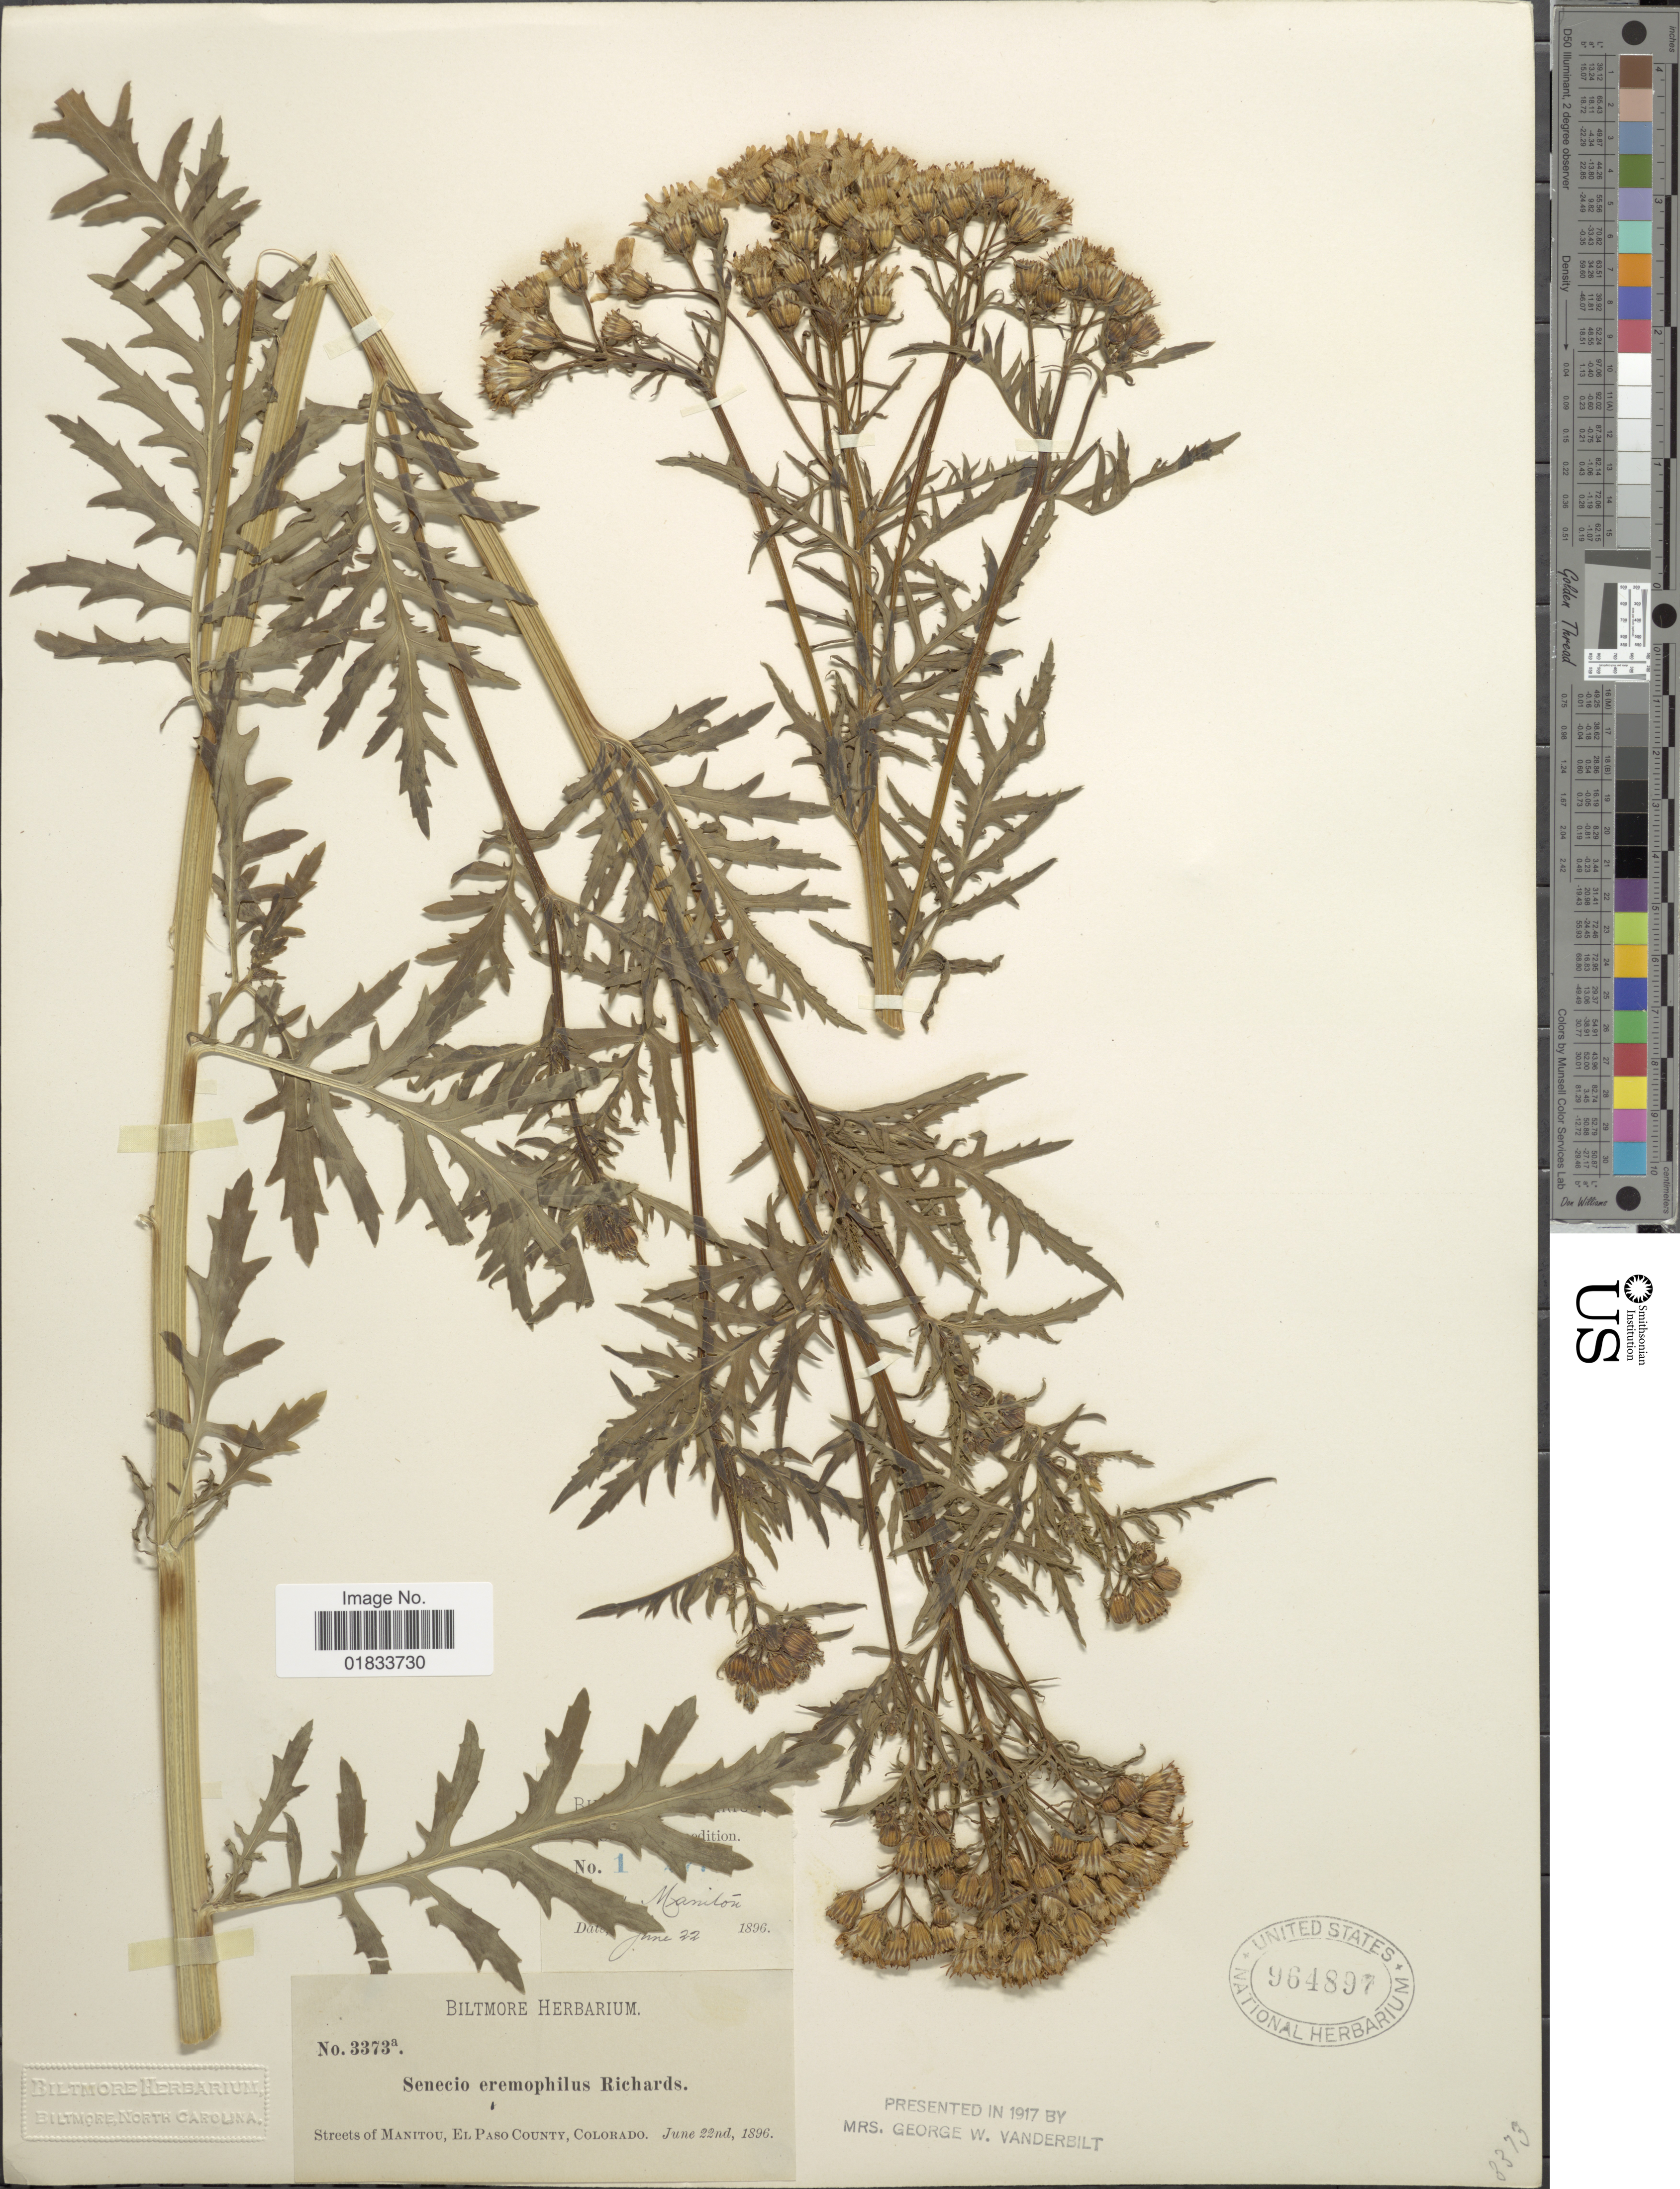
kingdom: Plantae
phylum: Tracheophyta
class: Magnoliopsida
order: Asterales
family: Asteraceae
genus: Senecio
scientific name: Senecio eremophilus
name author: Richardson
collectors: ex herb. Biltmore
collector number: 3373a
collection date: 1896-06-22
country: United States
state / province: Colorado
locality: Streets of Manitou, El Paso County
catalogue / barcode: US 964897